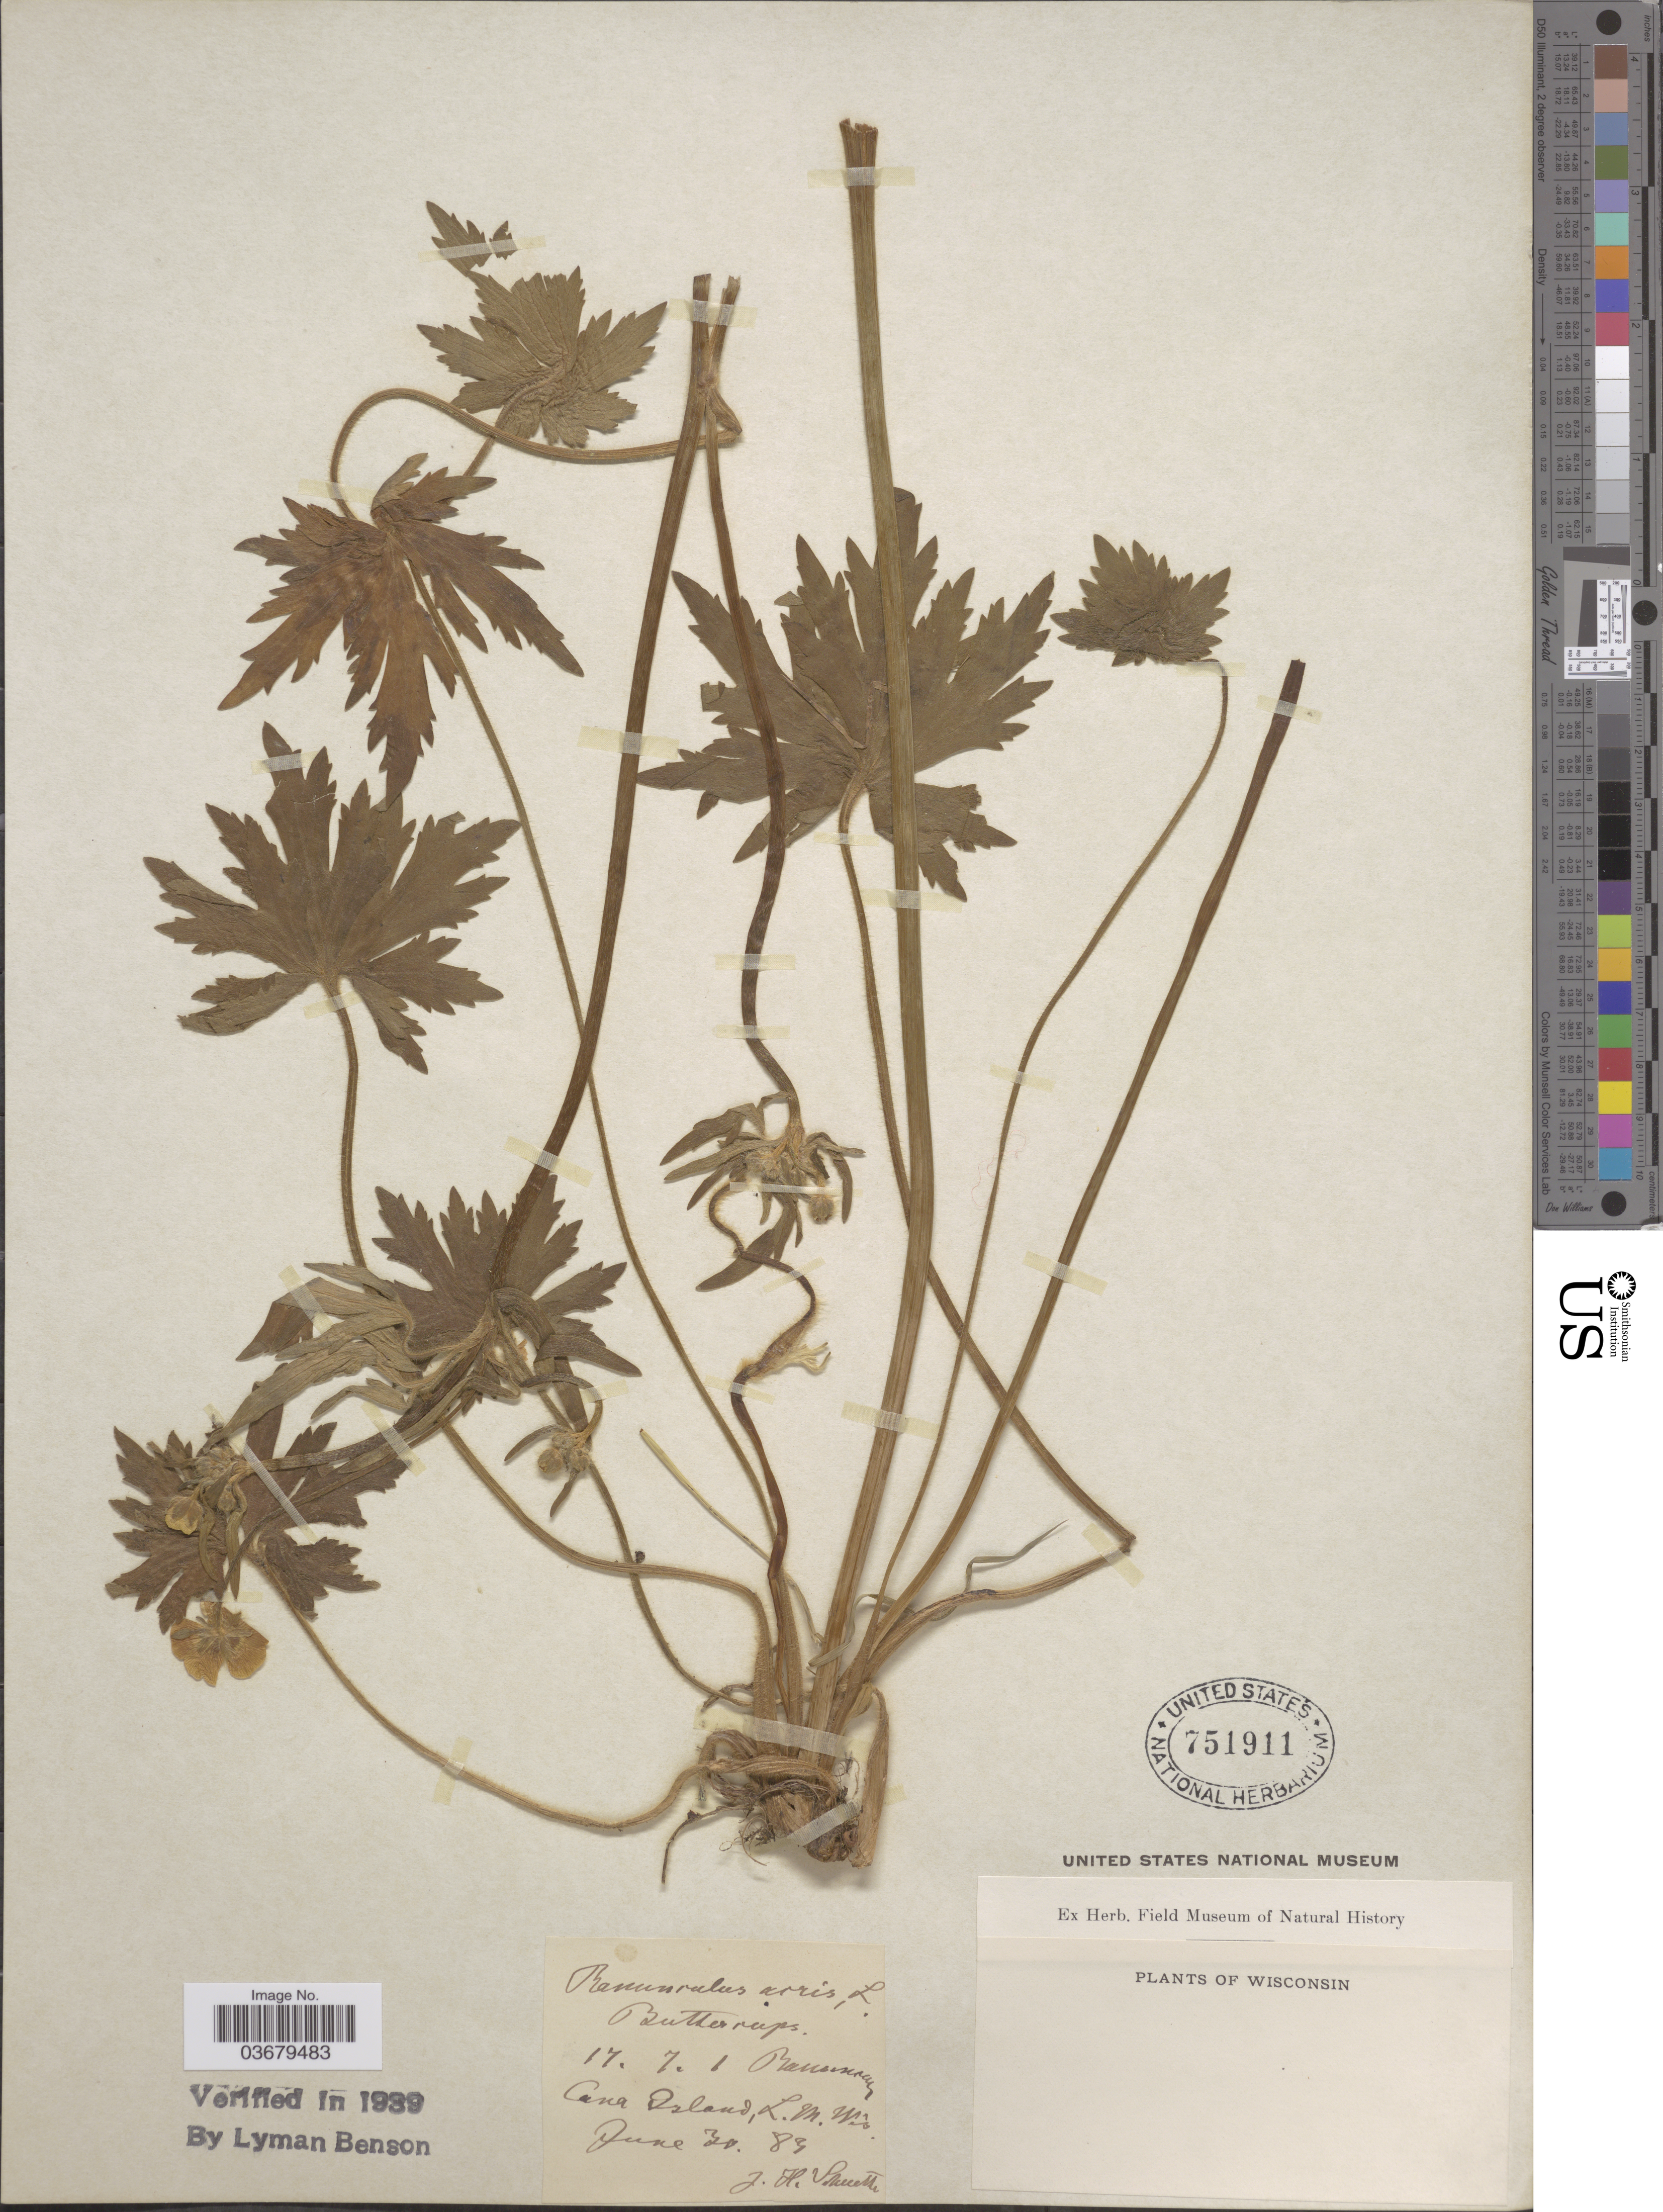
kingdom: Plantae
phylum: Tracheophyta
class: Magnoliopsida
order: Ranunculales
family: Ranunculaceae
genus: Ranunculus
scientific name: Ranunculus acris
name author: L.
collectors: J. H. Schuette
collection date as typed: Transcribed d/m/y: 30/6/89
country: United States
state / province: Wisconsin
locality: Cana Island, L.M. [Lake Michigan]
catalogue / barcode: US 751911